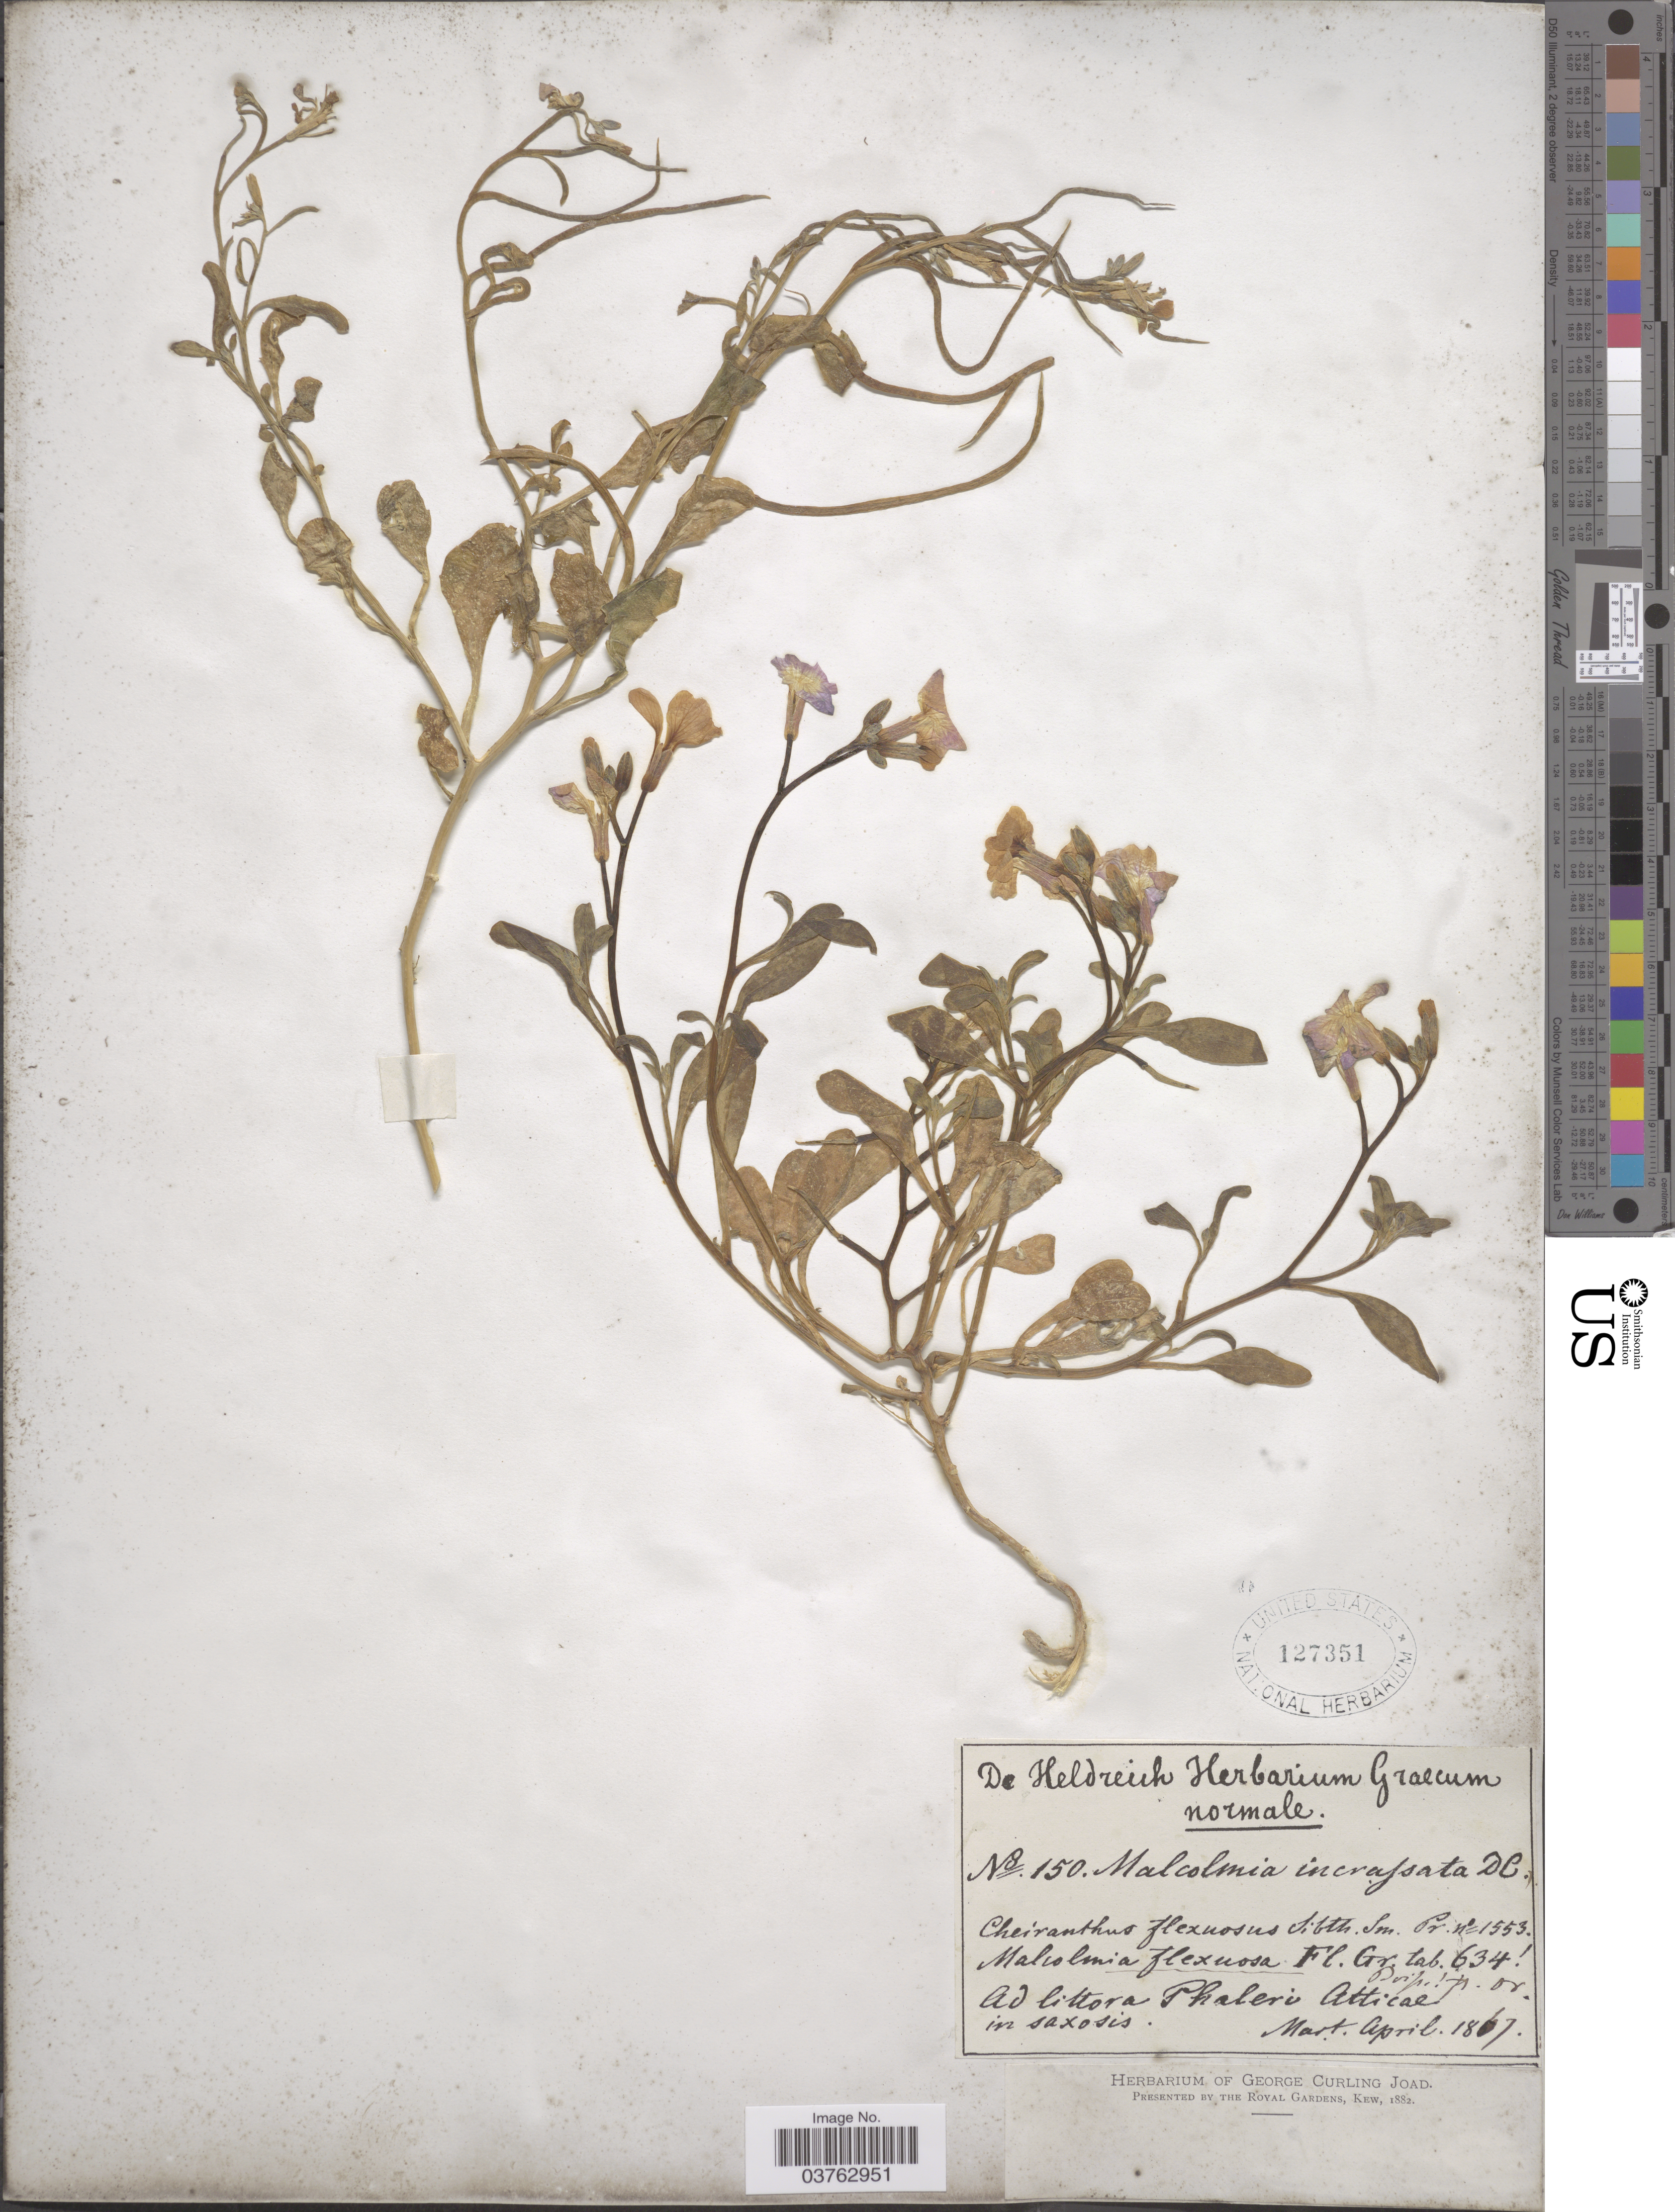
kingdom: Plantae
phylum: Tracheophyta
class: Magnoliopsida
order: Brassicales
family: Brassicaceae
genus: Malcolmia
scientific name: Malcolmia incrassata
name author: DC.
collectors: -. De Heldreich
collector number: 150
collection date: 1867-03/1867-04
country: Greece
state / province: Attica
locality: Ad littora Phaleri Atticae.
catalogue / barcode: US 127351